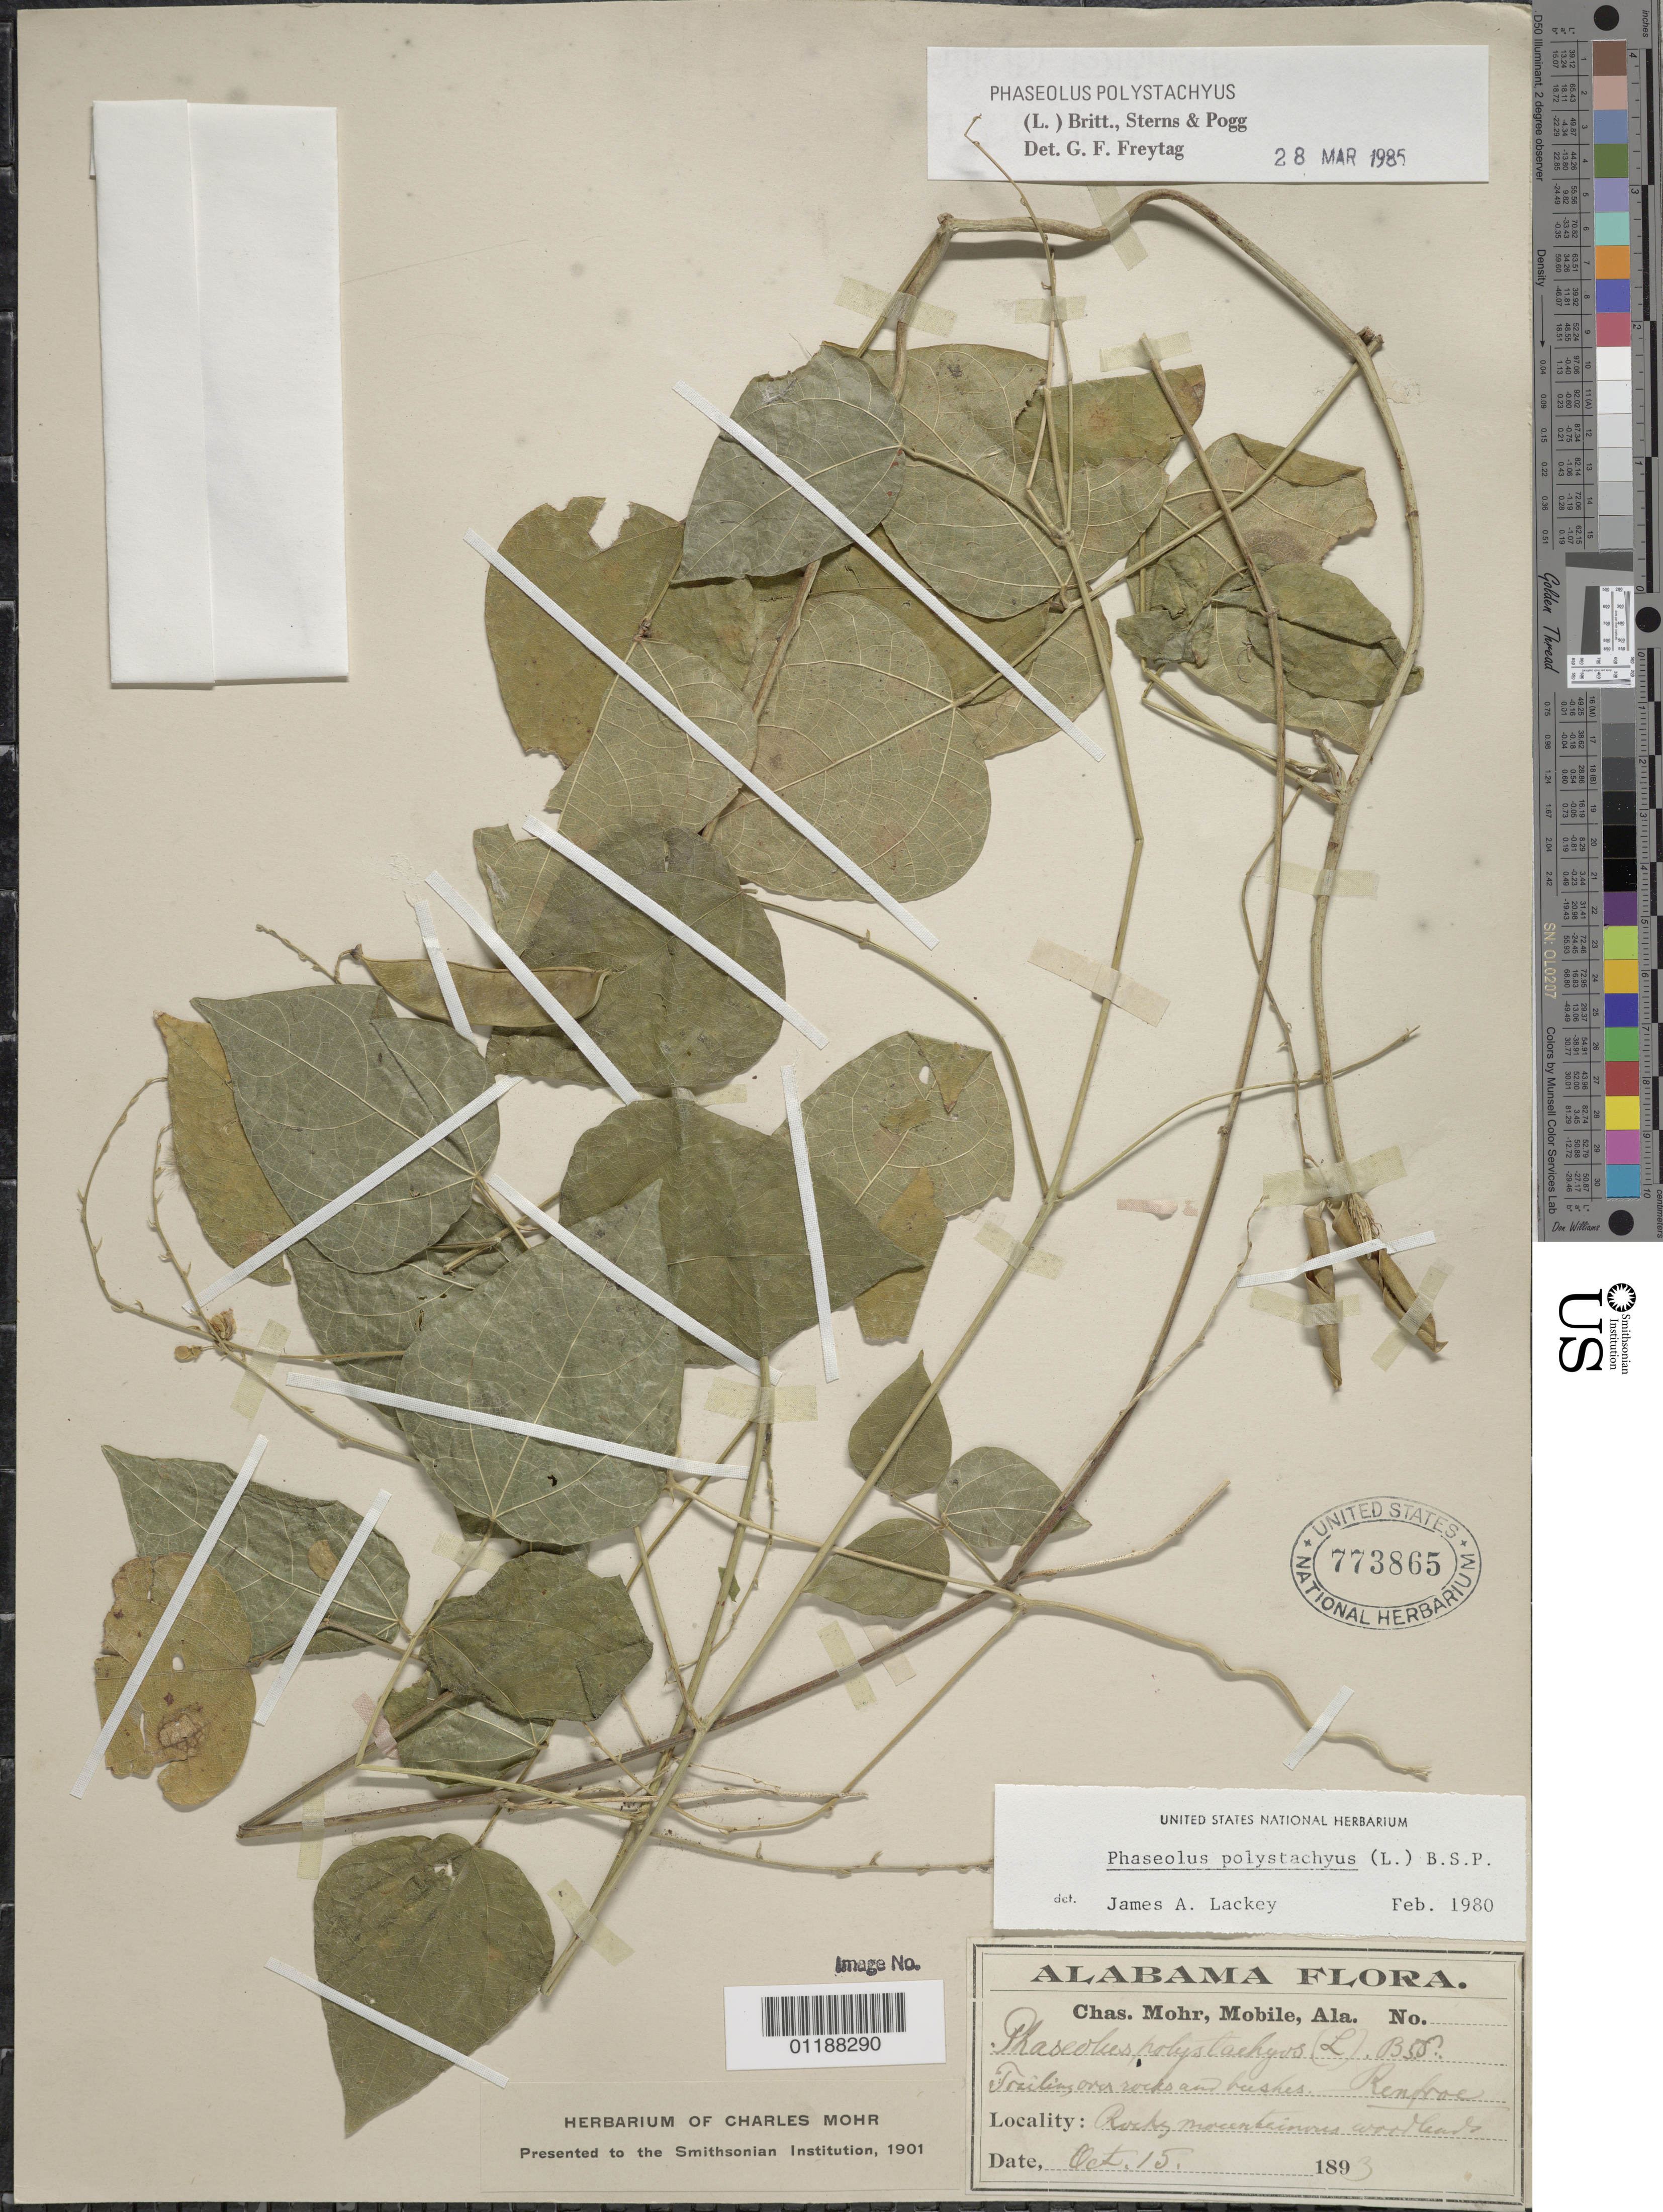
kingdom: Plantae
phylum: Tracheophyta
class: Magnoliopsida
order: Fabales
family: Fabaceae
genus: Phaseolus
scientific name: Phaseolus polystachios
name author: (L.) Britton, Stearns & Poggenb.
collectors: C. T. Mohr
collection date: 1893-10-15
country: United States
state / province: Alabama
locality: Trailing over rocks and bushes. Rocky mountainous woodlands. Renfroe.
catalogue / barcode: US 773865